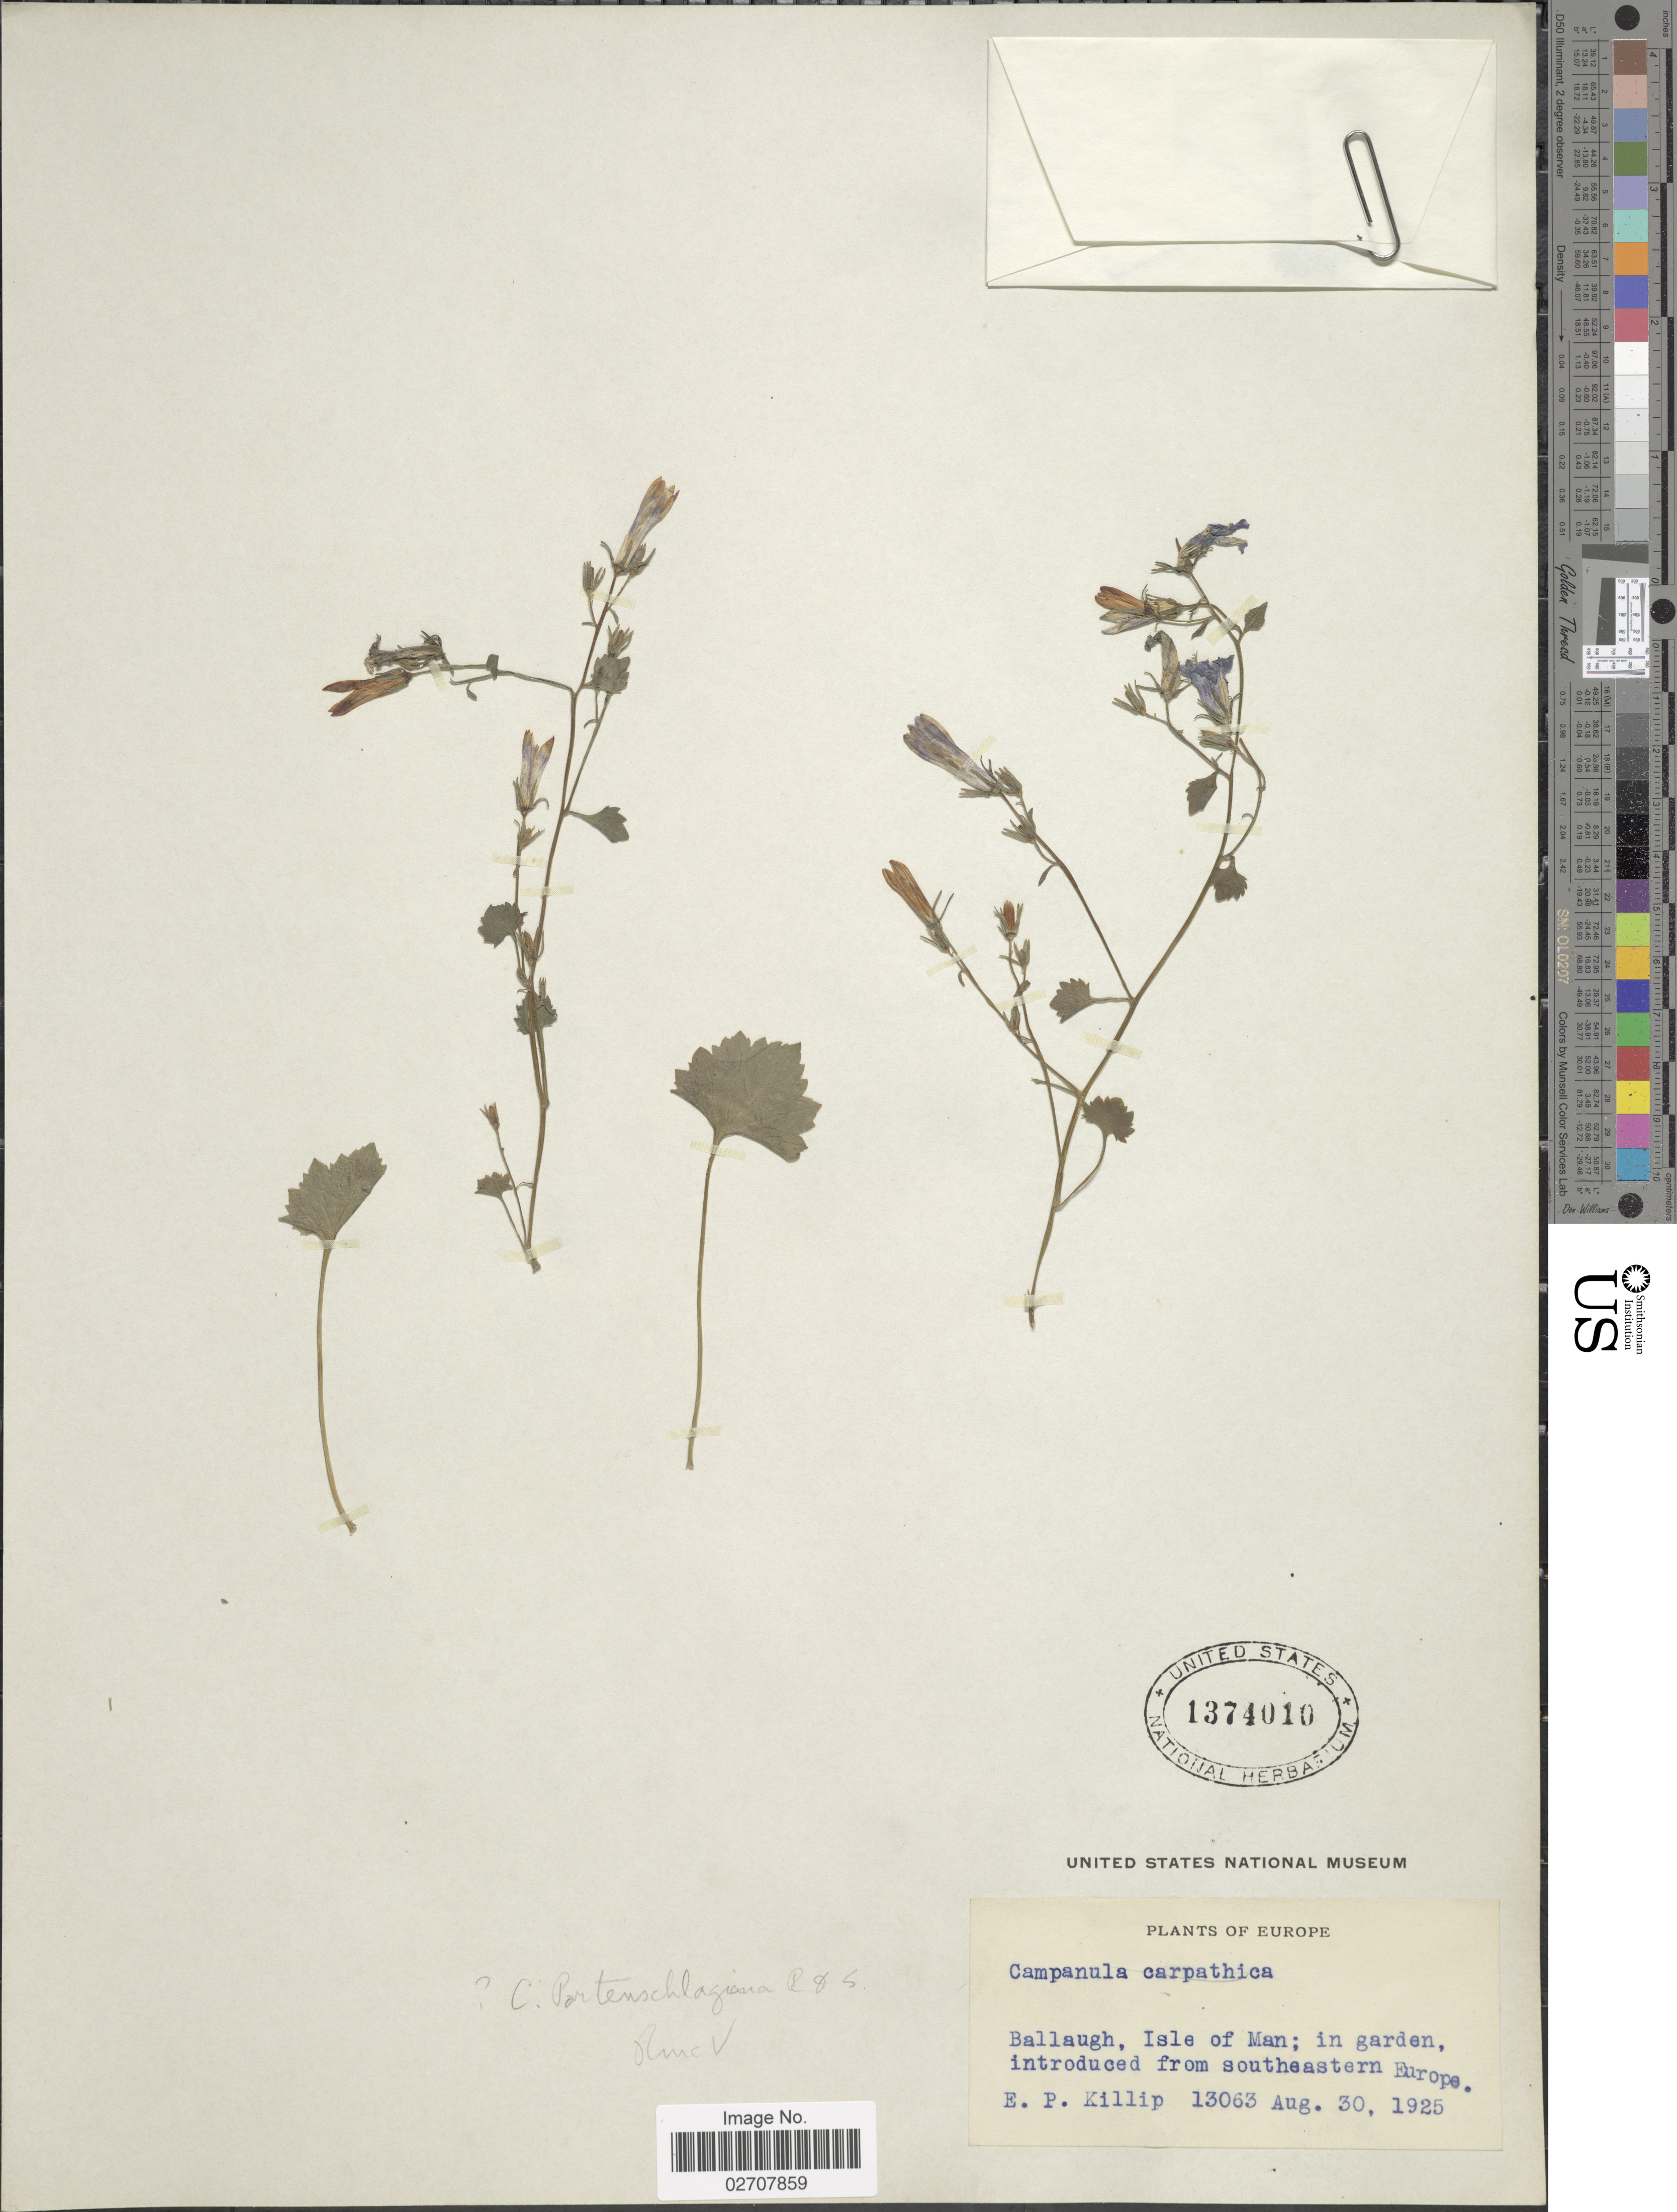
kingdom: Plantae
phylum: Tracheophyta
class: Magnoliopsida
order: Asterales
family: Campanulaceae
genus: Campanula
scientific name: Campanula portenschlagiana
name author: Schult.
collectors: E. P. Killip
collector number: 13063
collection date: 1925-08-30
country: United Kingdom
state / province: England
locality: Ballaugh, Isle of Man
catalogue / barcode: US 1374010